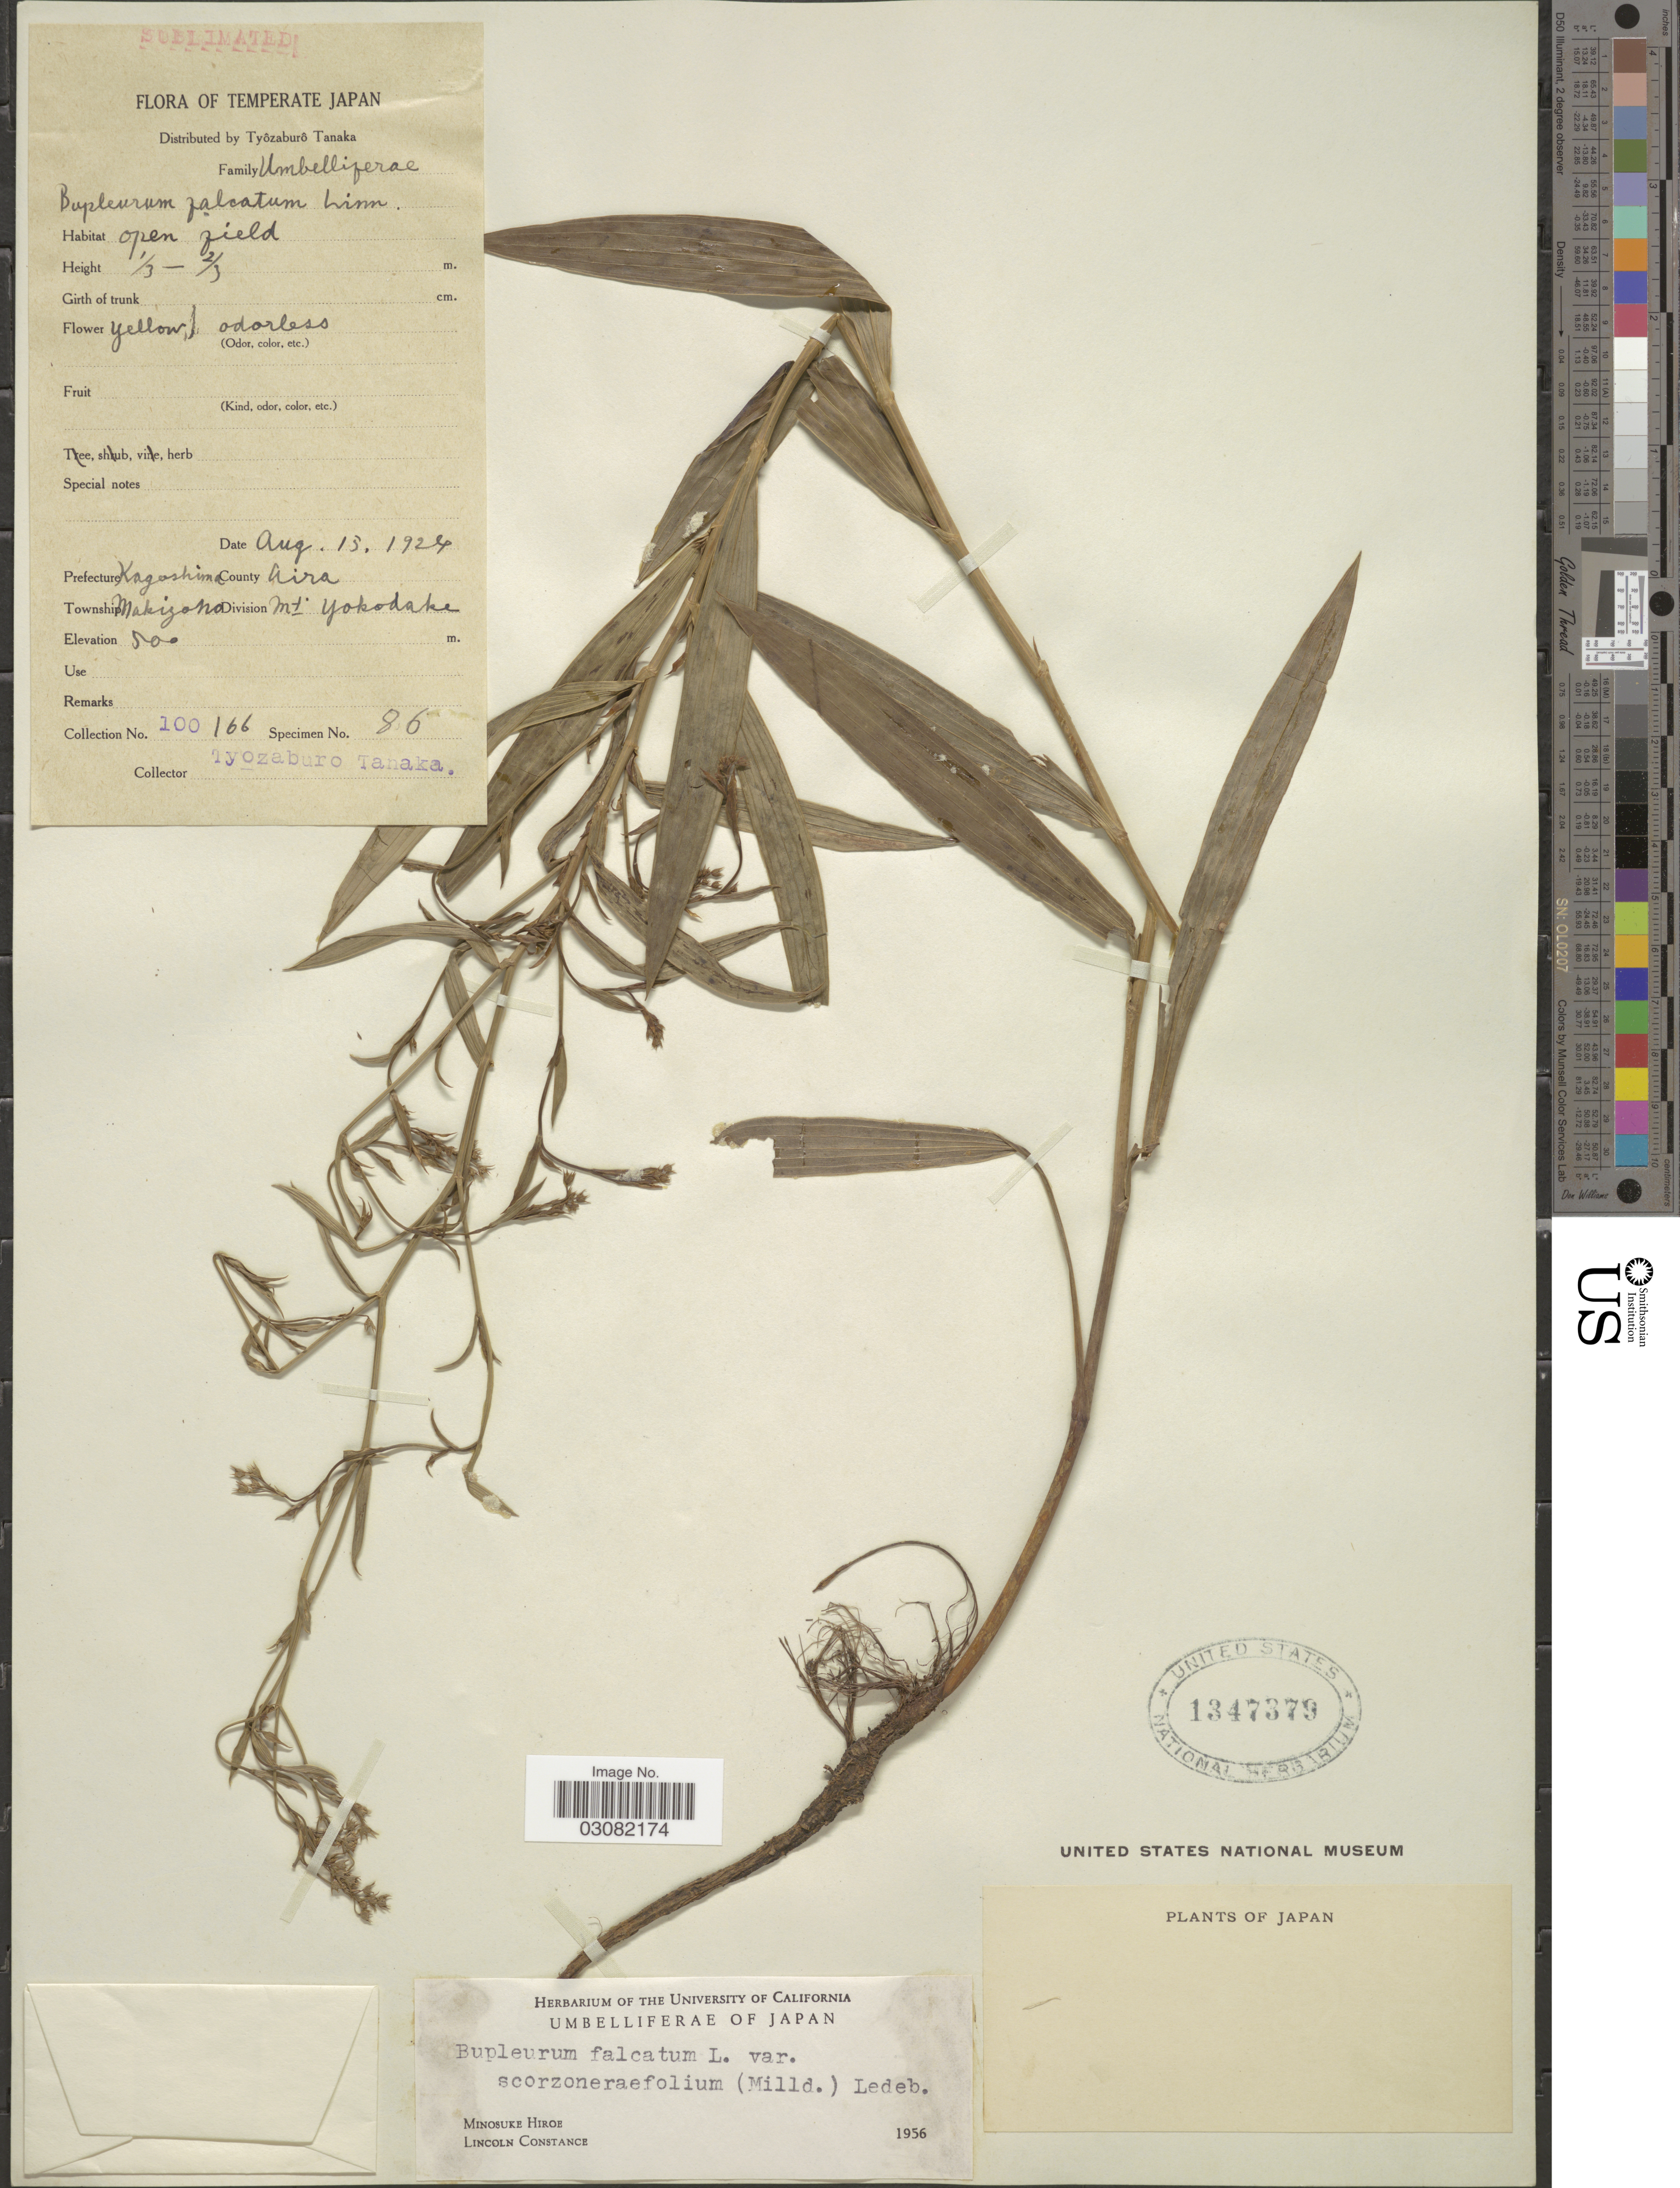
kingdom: Plantae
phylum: Tracheophyta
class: Magnoliopsida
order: Apiales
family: Apiaceae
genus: Bupleurum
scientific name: Bupleurum falcatum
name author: L.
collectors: T. Tanaka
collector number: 100166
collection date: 1924-08-15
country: Japan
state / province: Kagosima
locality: Prefecture Kagoshima, County Lira, Township Makizono, Division Mt. Yokodake.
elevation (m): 500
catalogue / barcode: US 1347379